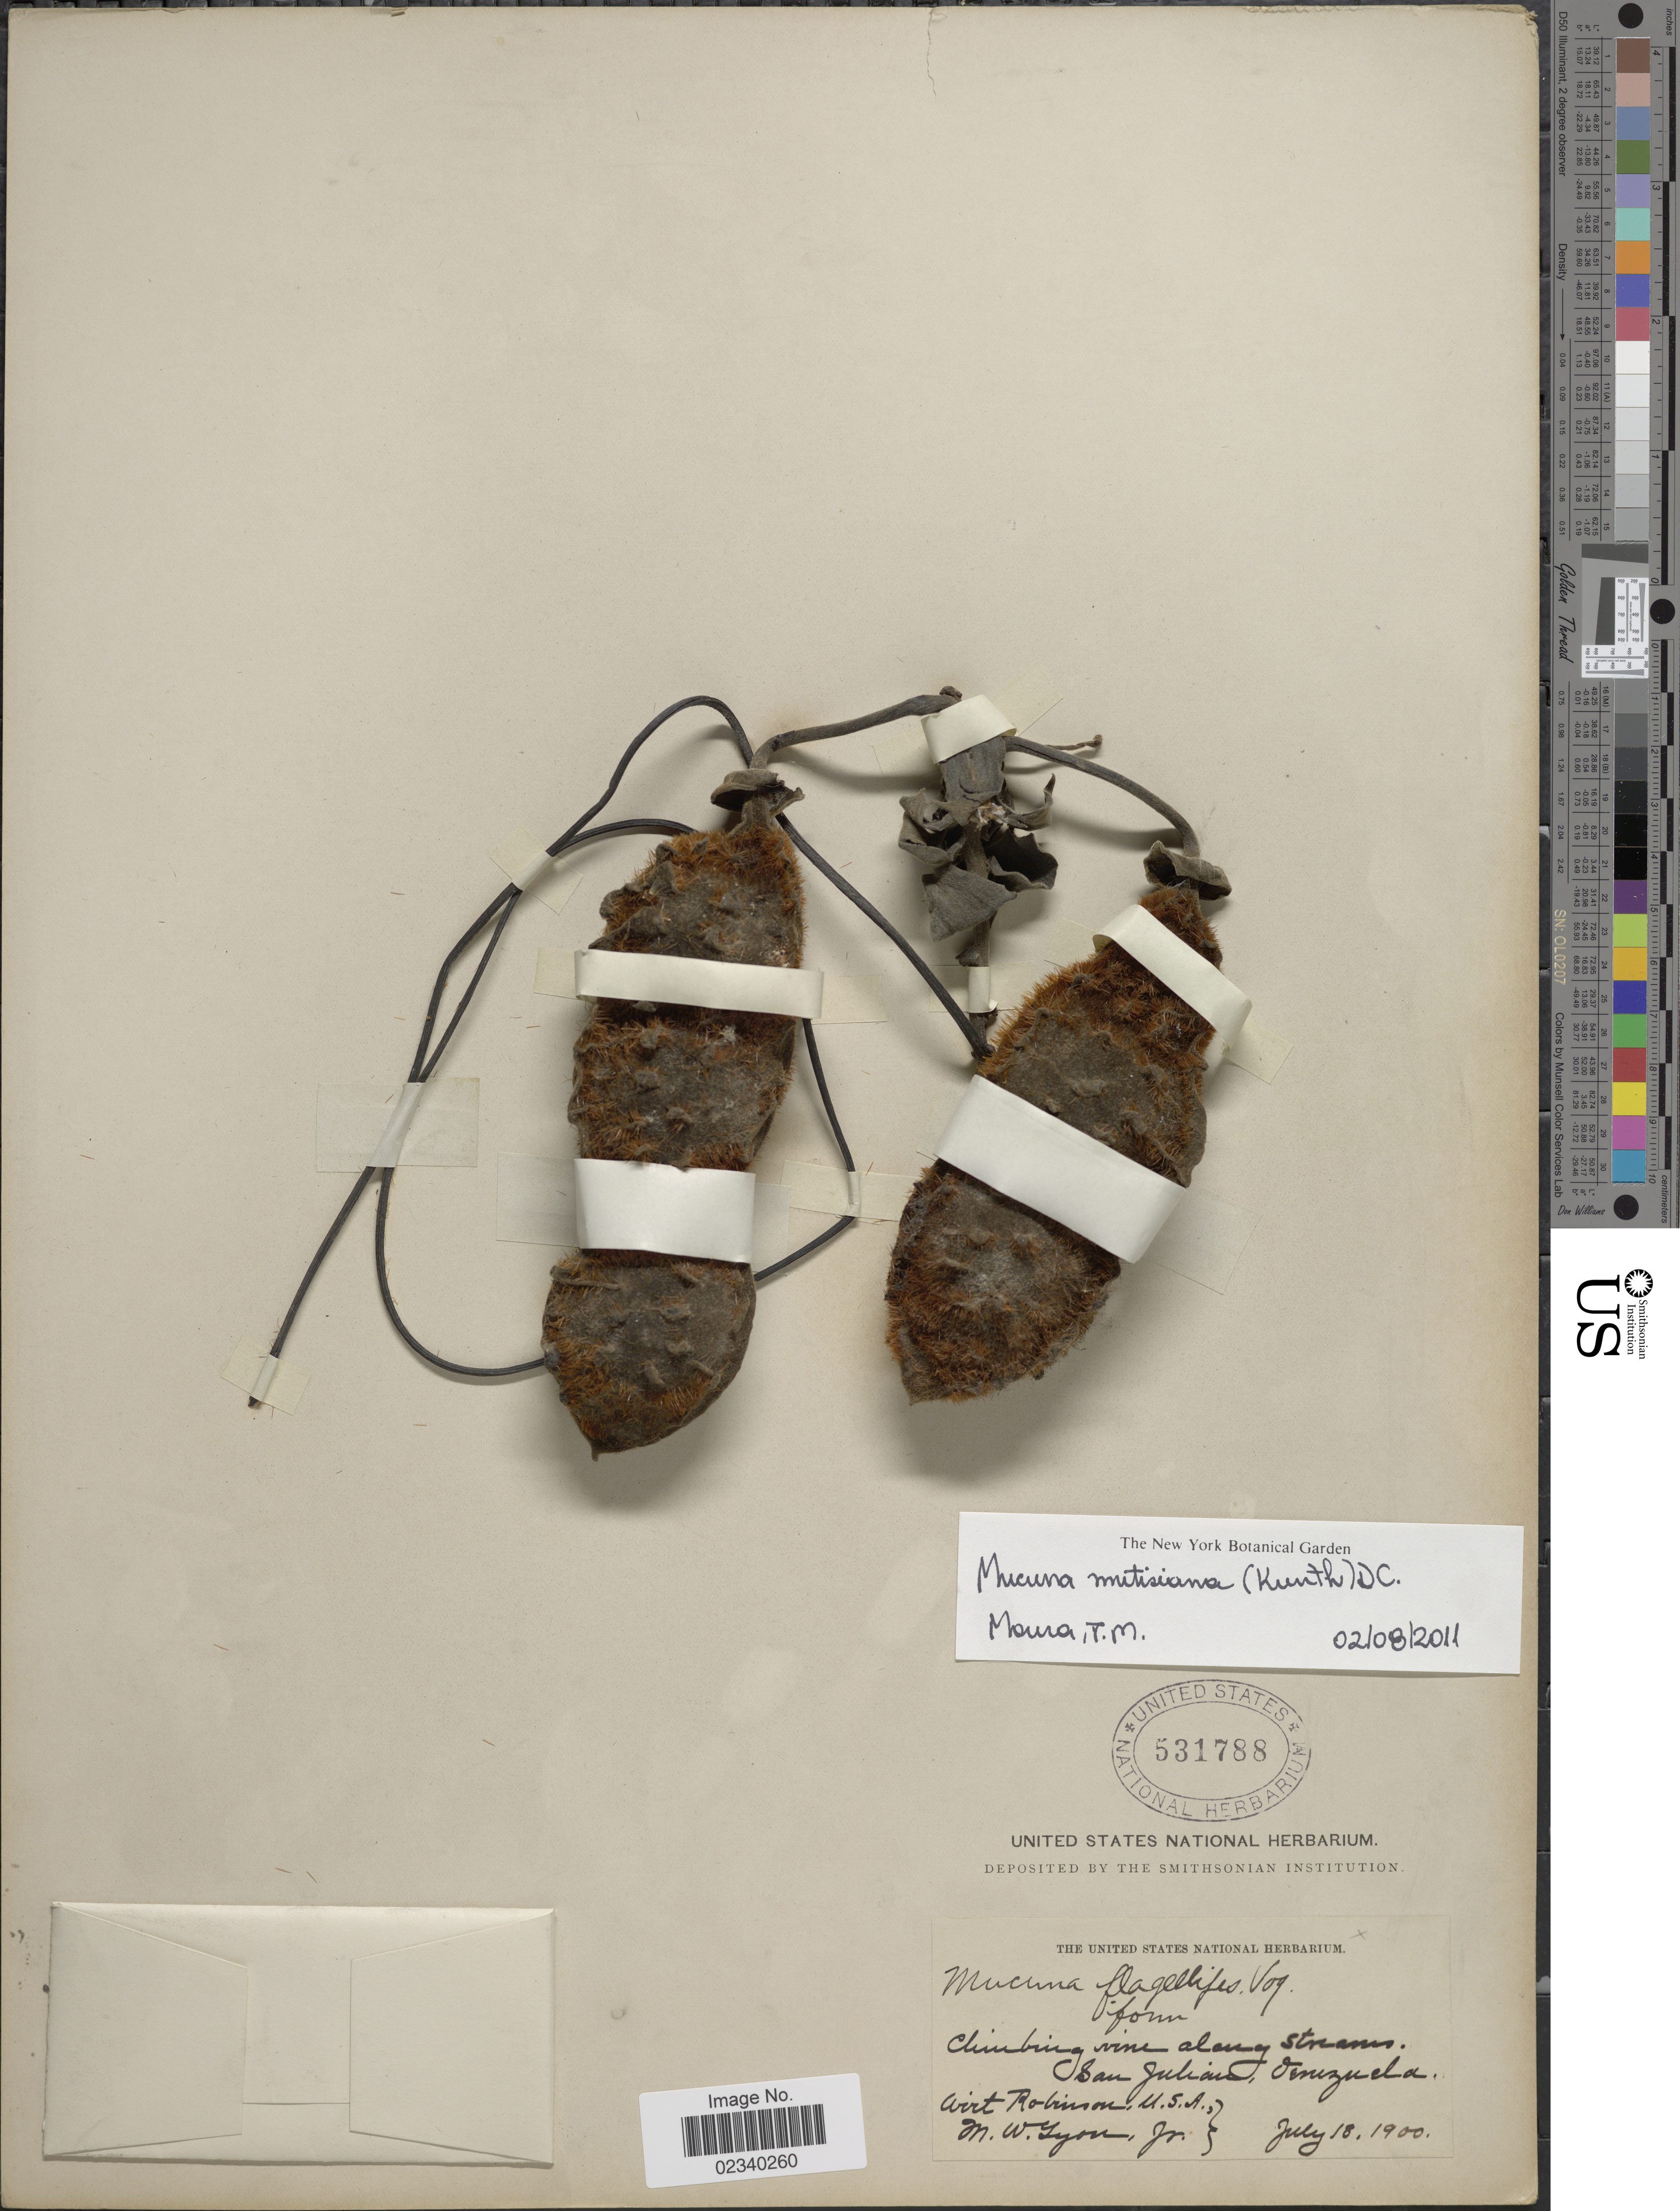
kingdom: Plantae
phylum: Tracheophyta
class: Magnoliopsida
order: Fabales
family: Fabaceae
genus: Mucuna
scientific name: Mucuna mutisiana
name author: (Kunth) DC.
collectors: W. Robinson & M. W. Lyon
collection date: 1900-07-18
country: Venezuela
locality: San Julian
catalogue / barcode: US 531788